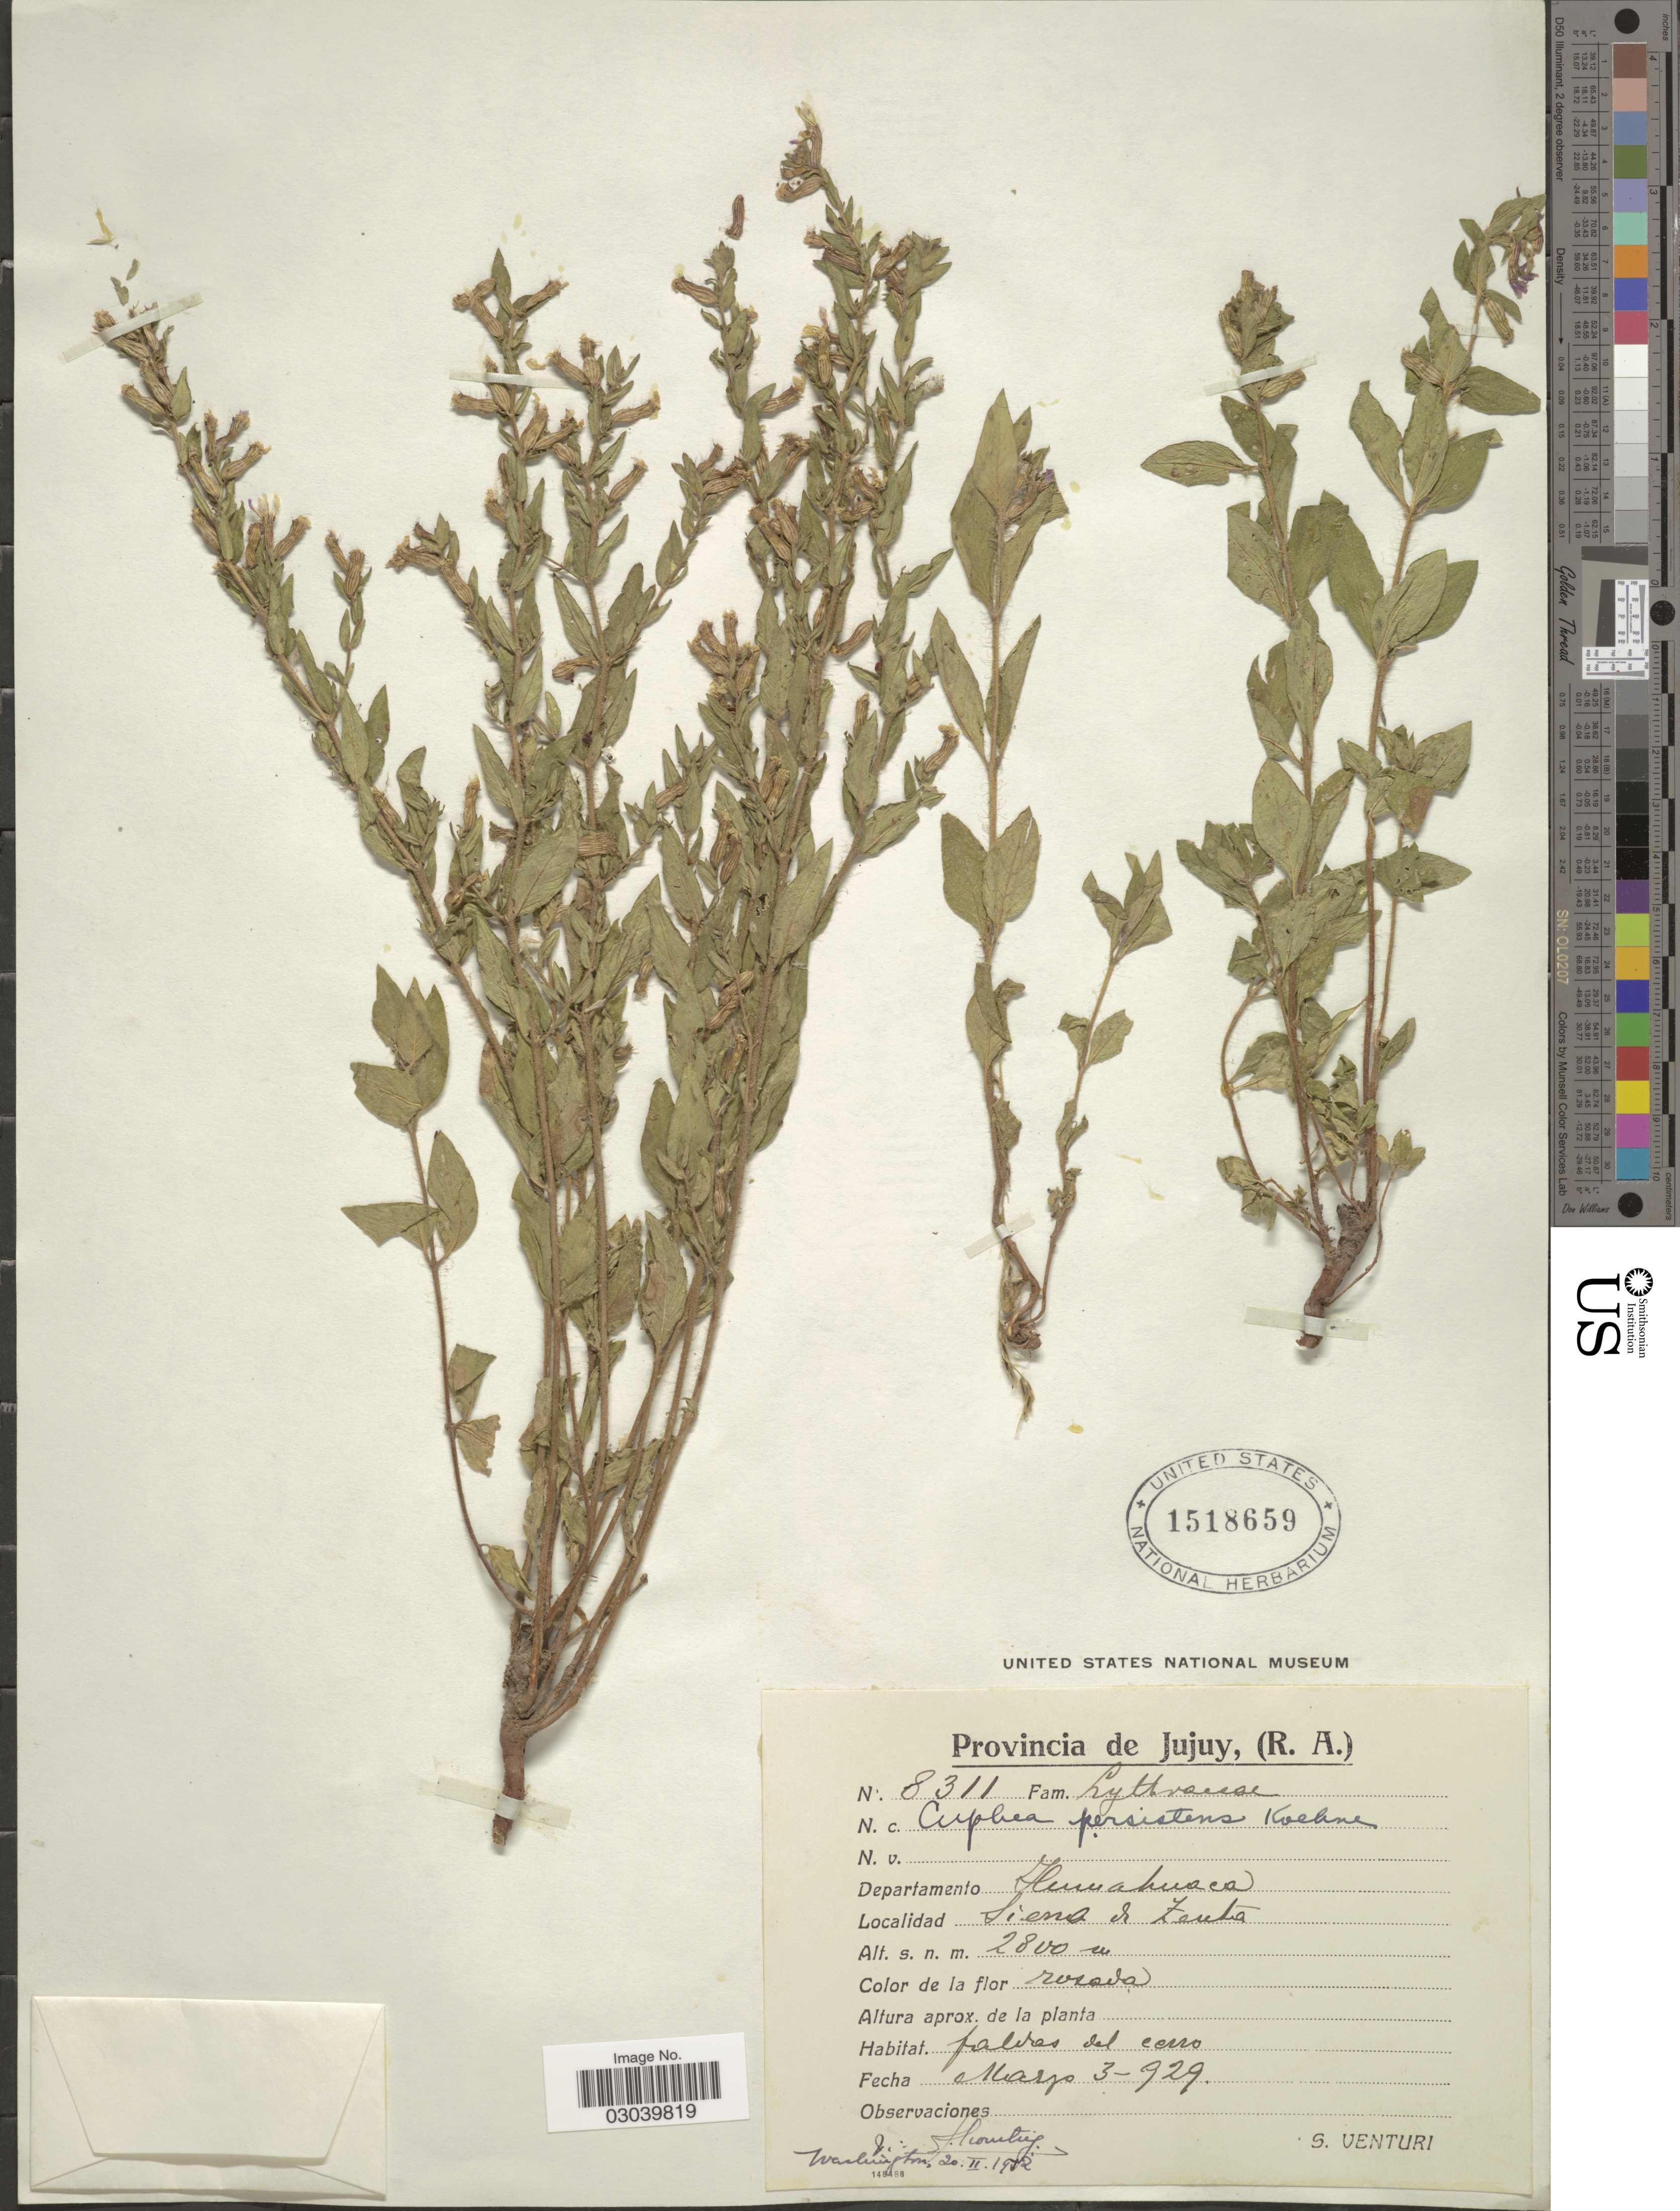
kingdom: Plantae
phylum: Tracheophyta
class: Magnoliopsida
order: Myrtales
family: Lythraceae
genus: Cuphea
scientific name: Cuphea persistens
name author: Koehne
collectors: S. Venturi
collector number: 8311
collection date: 1929-03-03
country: Argentina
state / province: Jujuy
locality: (R. A.), Departamento Huahusca. Sierra de Zenta.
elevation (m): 2800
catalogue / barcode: US 1518659